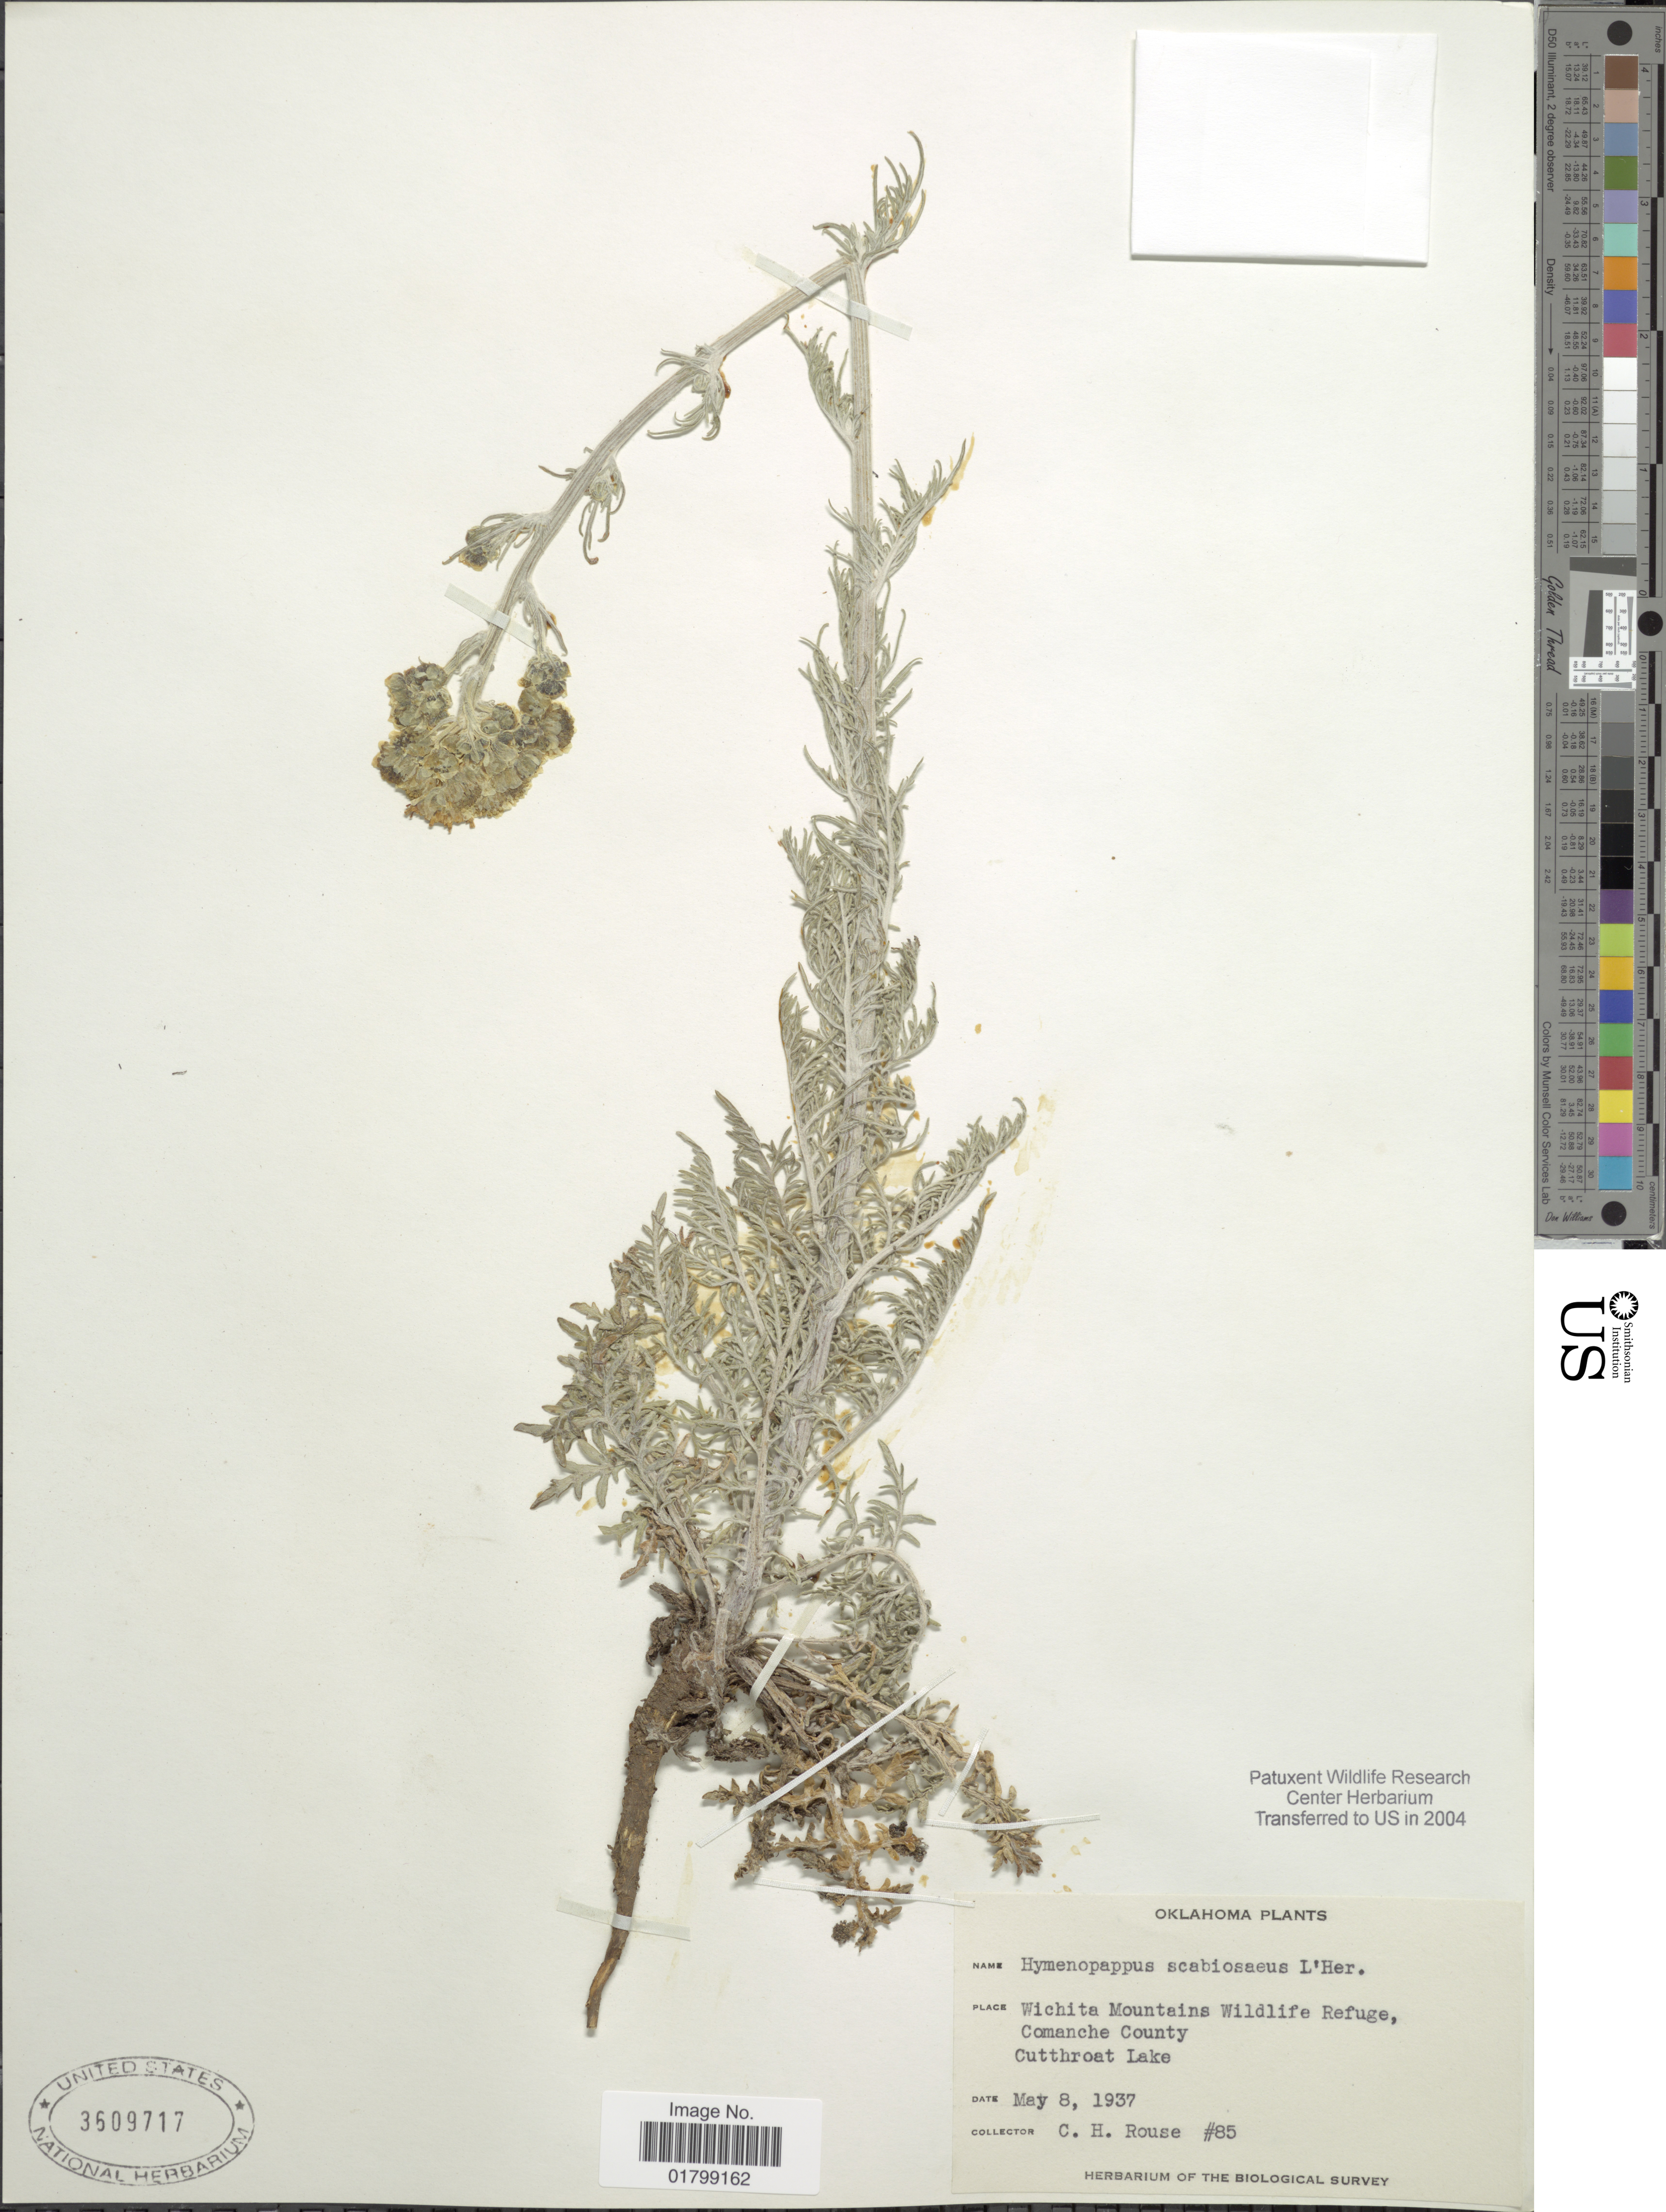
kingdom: Plantae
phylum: Tracheophyta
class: Magnoliopsida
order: Asterales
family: Asteraceae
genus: Hymenopappus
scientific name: Hymenopappus scabiosaeus var. scabiosaeus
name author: L'Hér.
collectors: C. Rouse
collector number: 85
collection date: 1937-05-08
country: United States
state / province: Oklahoma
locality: Wichita Mountains Wildlife Refuge, Comanche County, Cutthroat Lake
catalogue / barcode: US 3609717